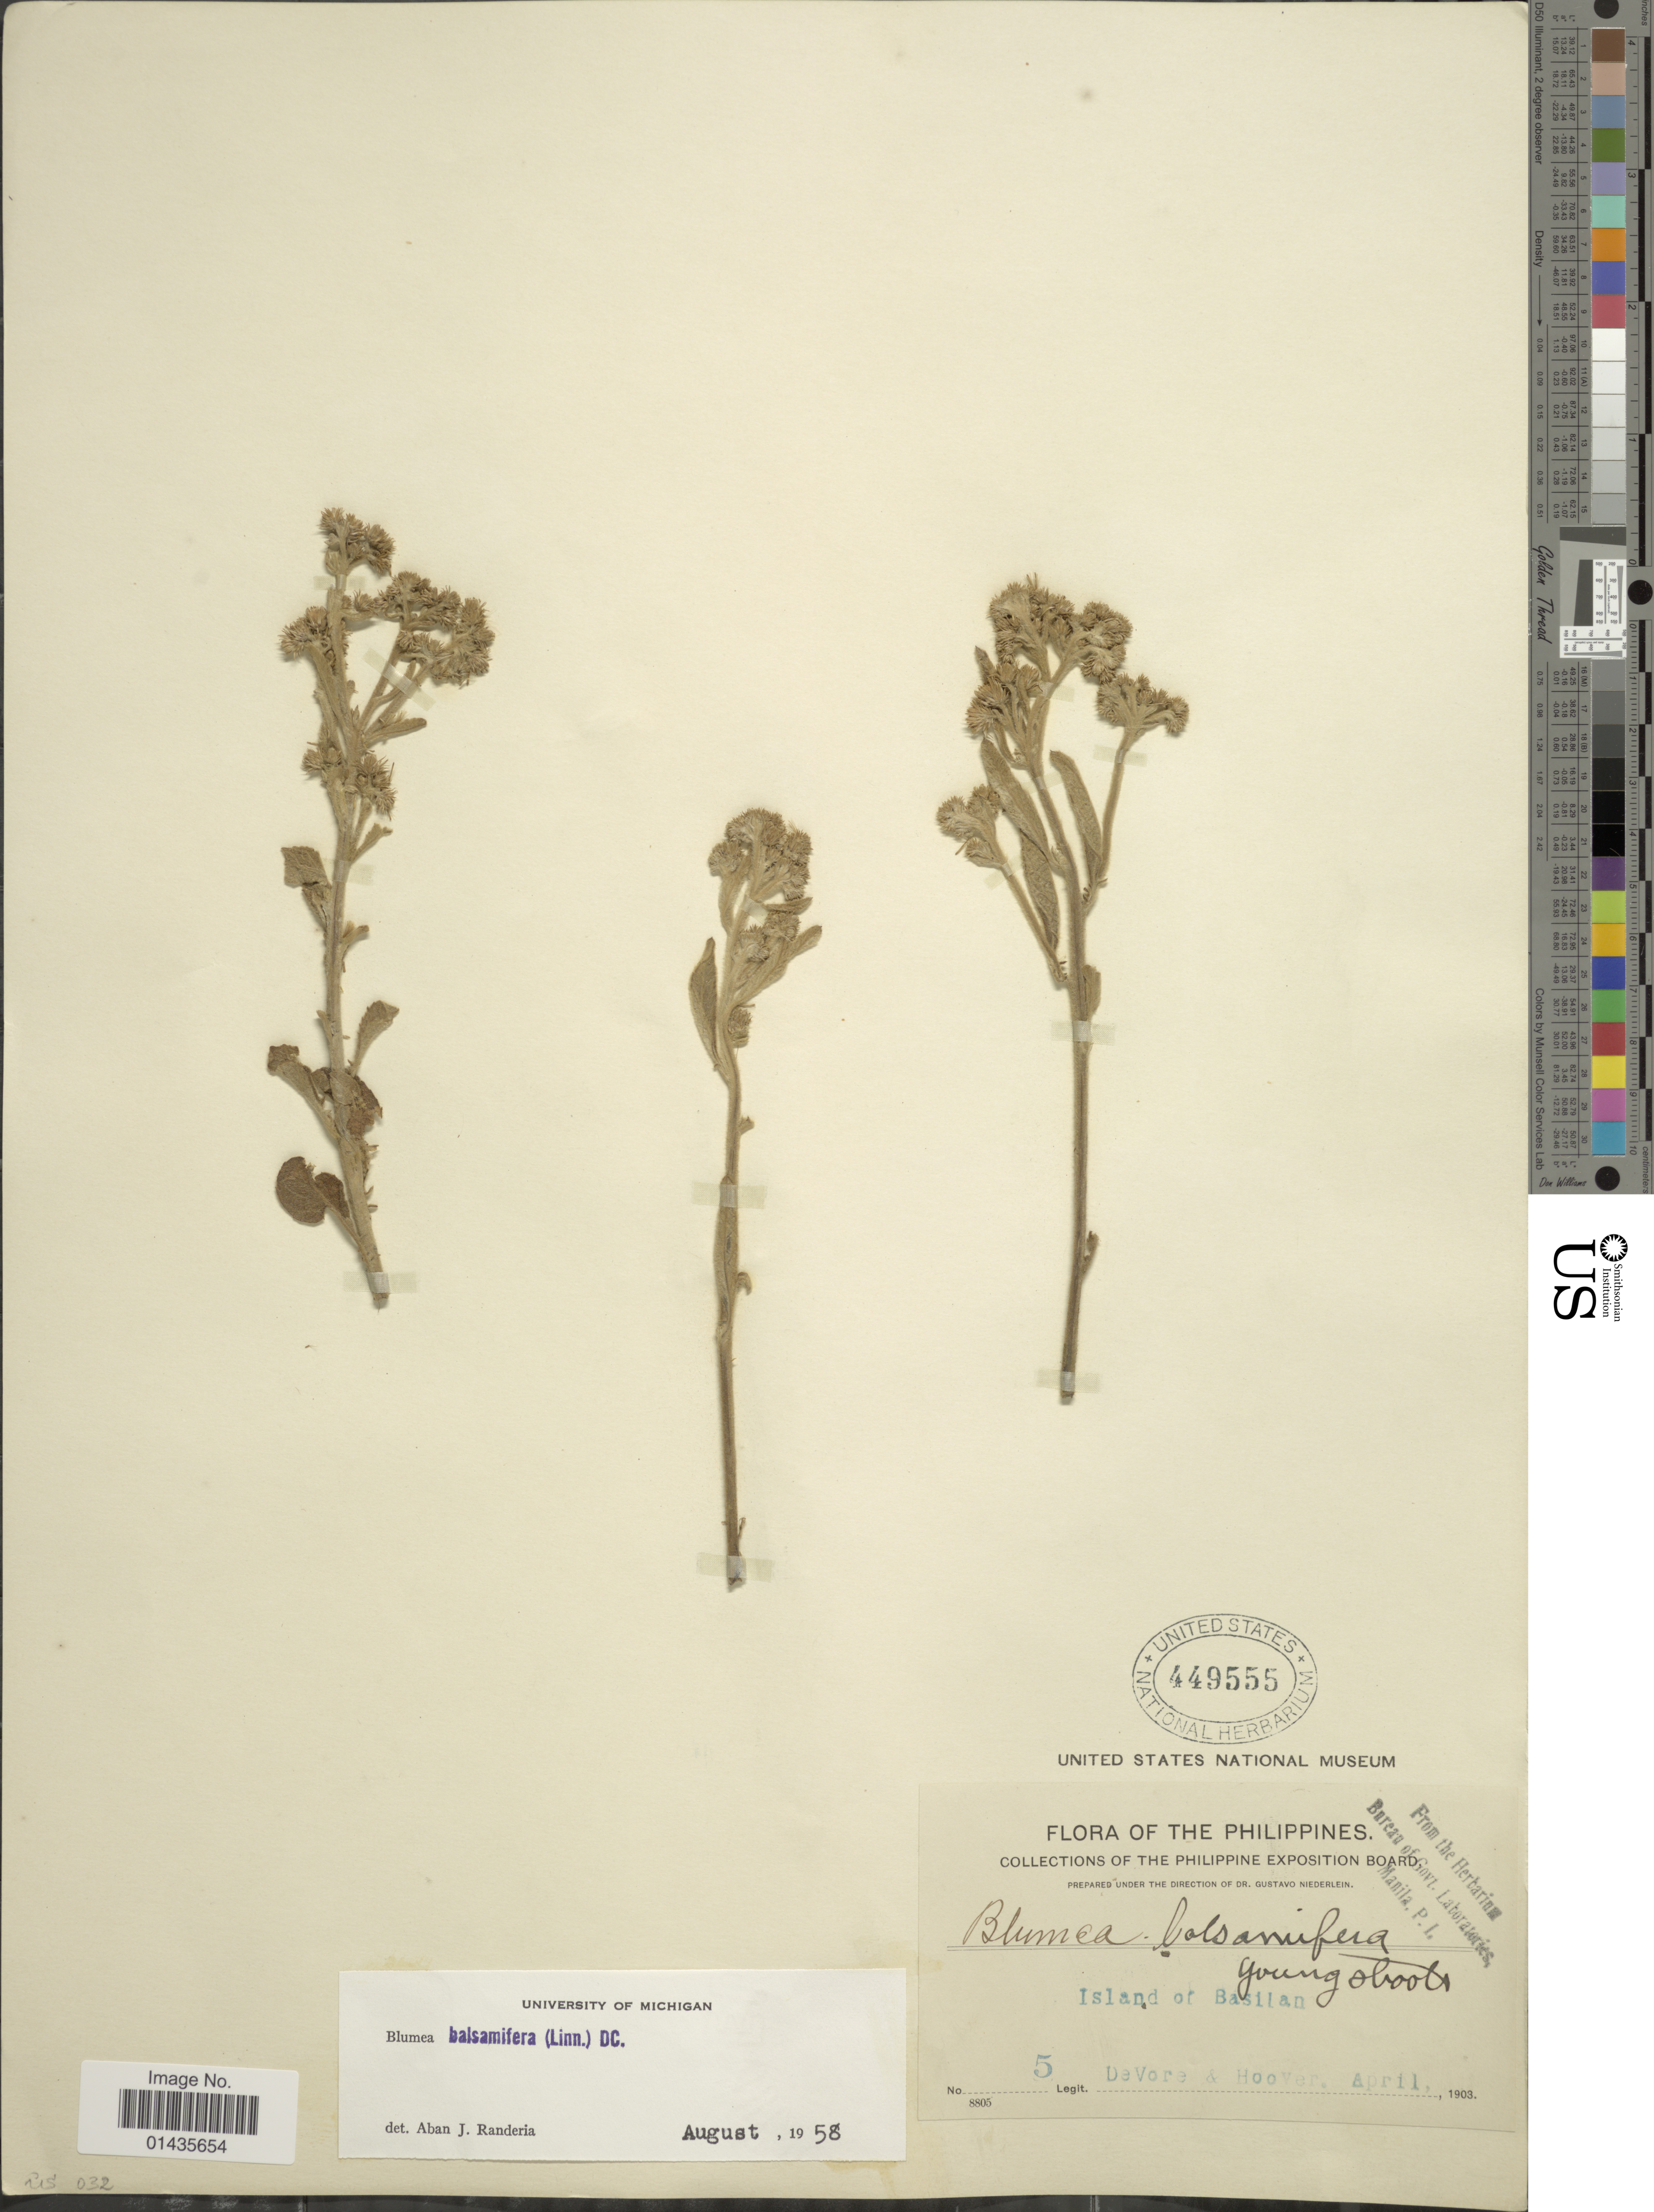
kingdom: Plantae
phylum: Tracheophyta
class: Magnoliopsida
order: Asterales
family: Asteraceae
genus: Blumea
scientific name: Blumea balsamifera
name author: (L.) DC.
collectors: B. F. DeVore & -- Hoover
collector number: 5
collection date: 1903-04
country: Philippines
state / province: Muslim Mindanao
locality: Island of Basilan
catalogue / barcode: US 449555